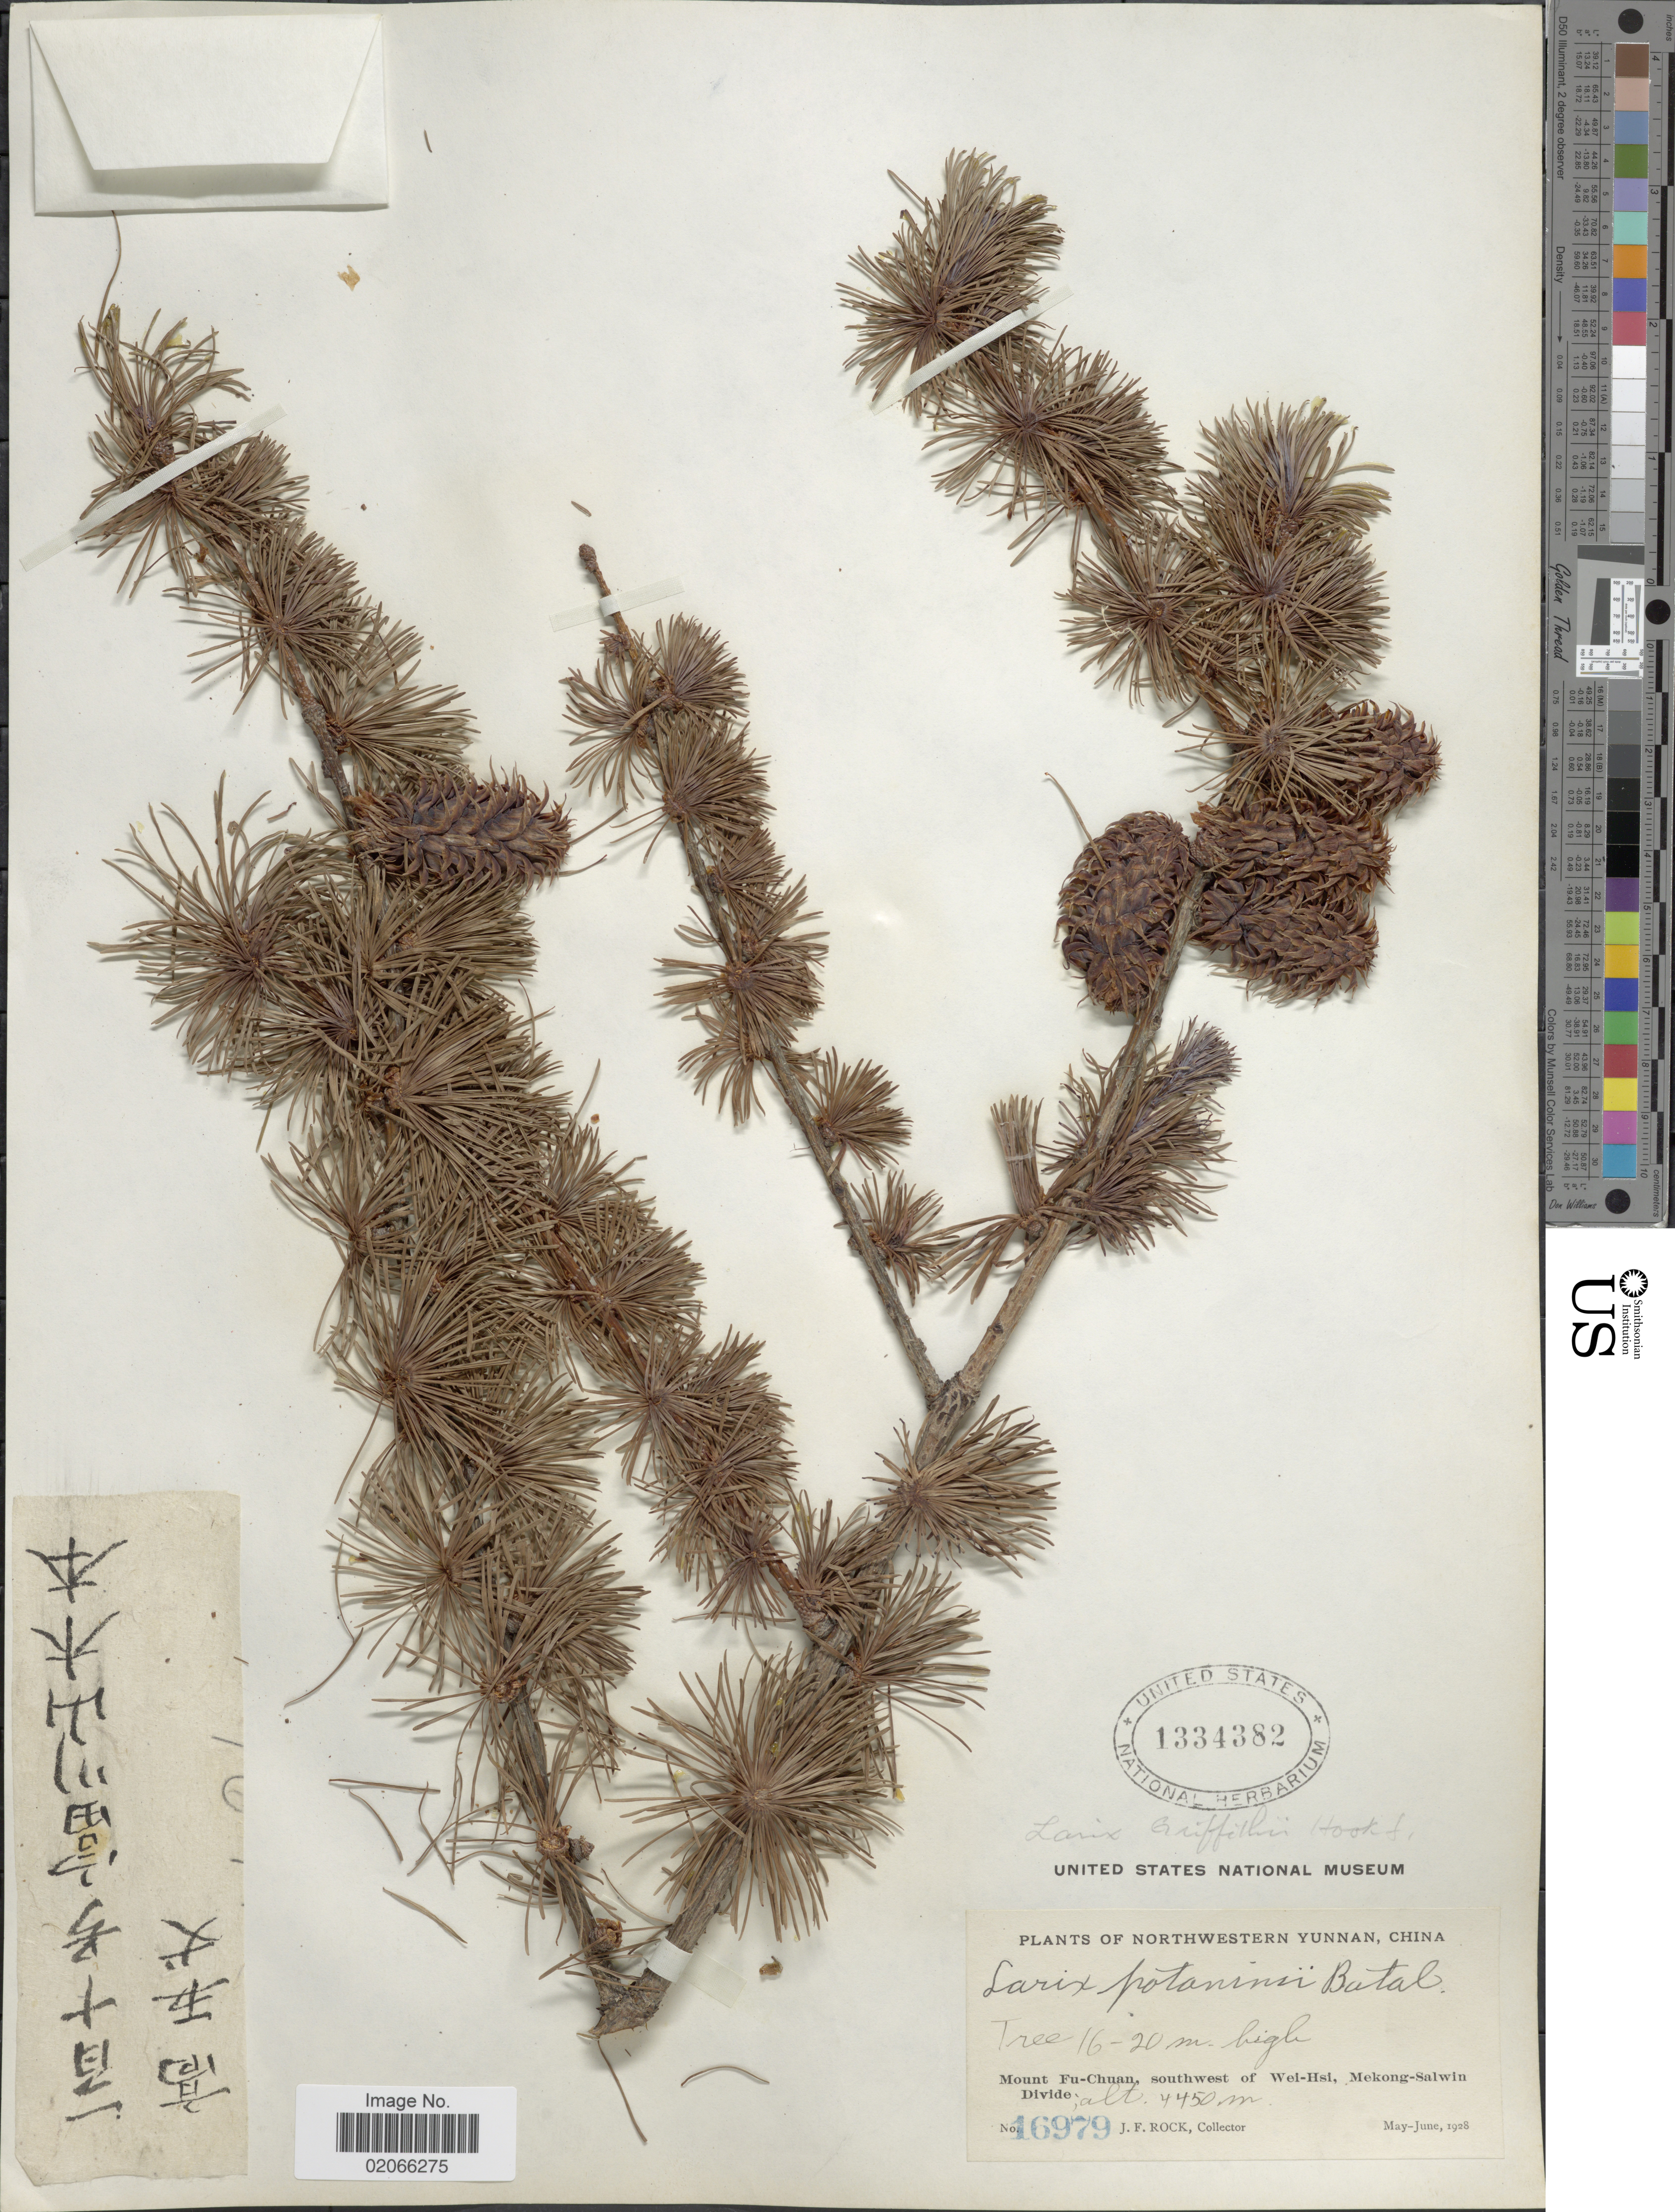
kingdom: Plantae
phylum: Tracheophyta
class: Pinopsida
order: Pinales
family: Pinaceae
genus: Larix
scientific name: Larix griffithii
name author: Hook. f.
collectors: J. Rock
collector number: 16979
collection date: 1928-05/1928-06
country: China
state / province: Yunnan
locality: Mount Fu-Chuan, southwest of Wei-Hsi, Mekong-Salwin Divide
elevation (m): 4450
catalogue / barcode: US 1334382